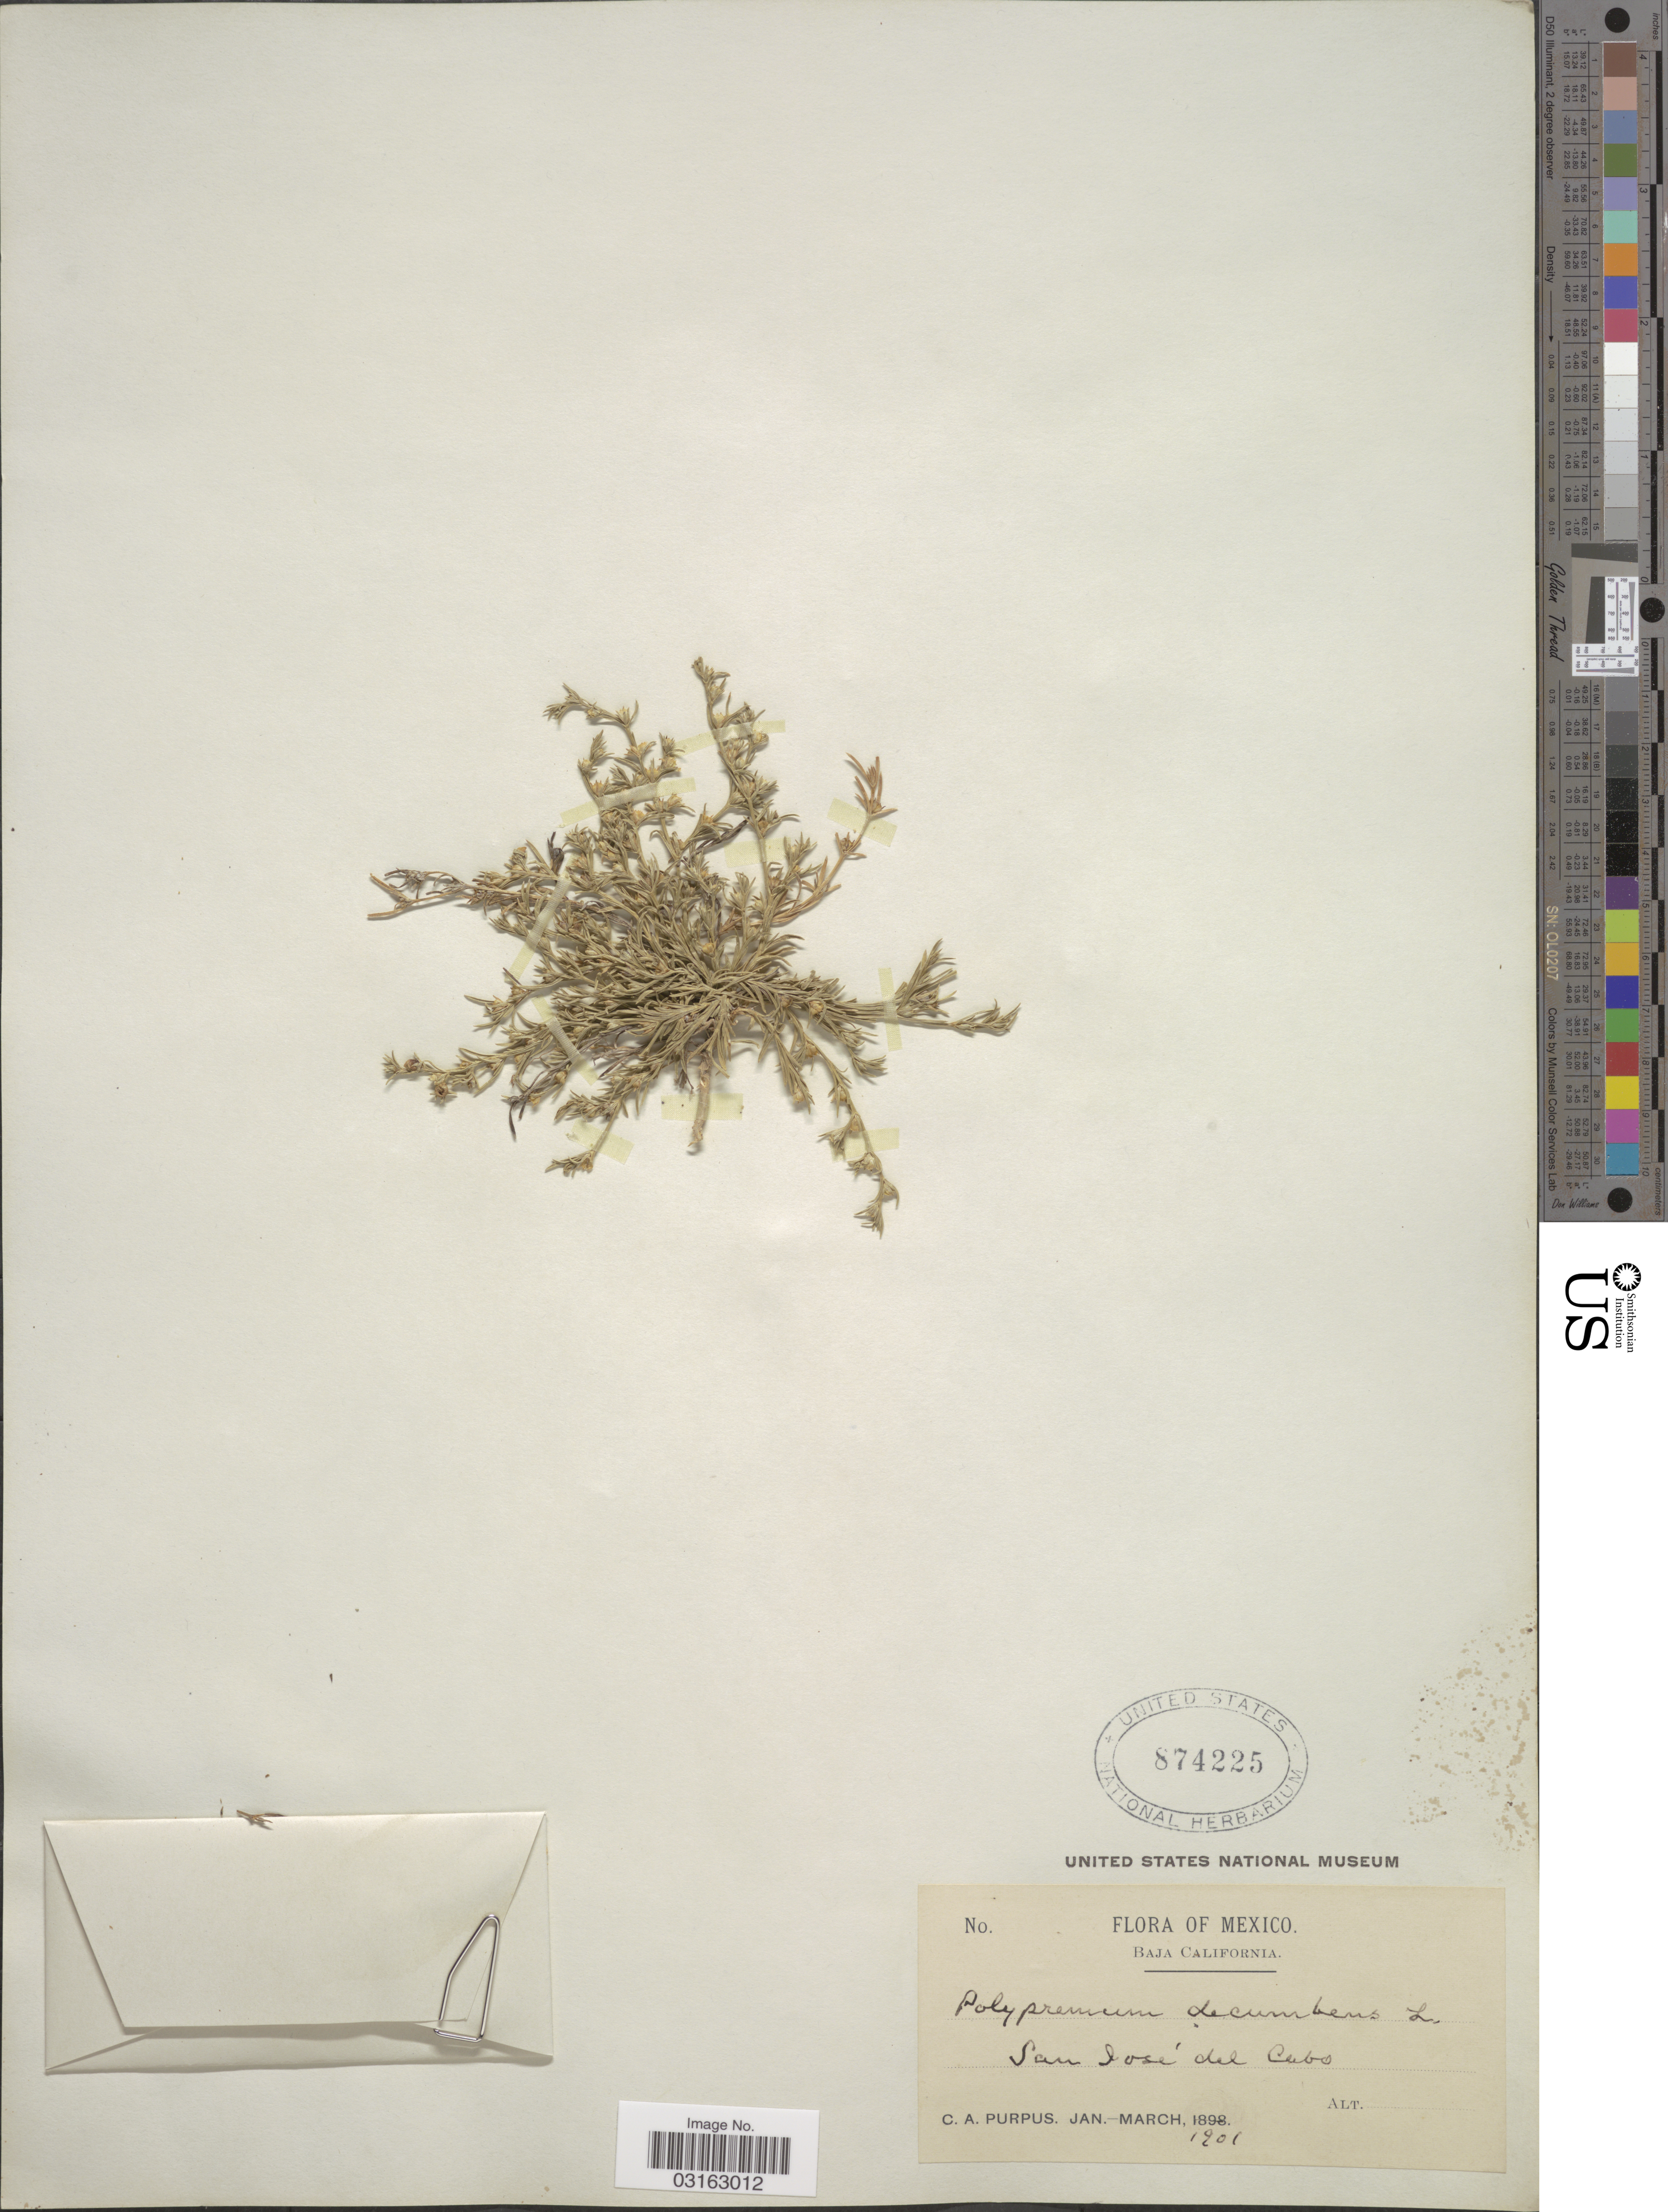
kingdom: Plantae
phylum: Tracheophyta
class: Magnoliopsida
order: Lamiales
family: Tetrachondraceae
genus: Polypremum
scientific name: Polypremum procumbens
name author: L.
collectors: C. A. Purpus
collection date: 1901-01/1901-03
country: Mexico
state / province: Baja California Sur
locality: Baja California, San José del Cabo.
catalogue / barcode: US 874225